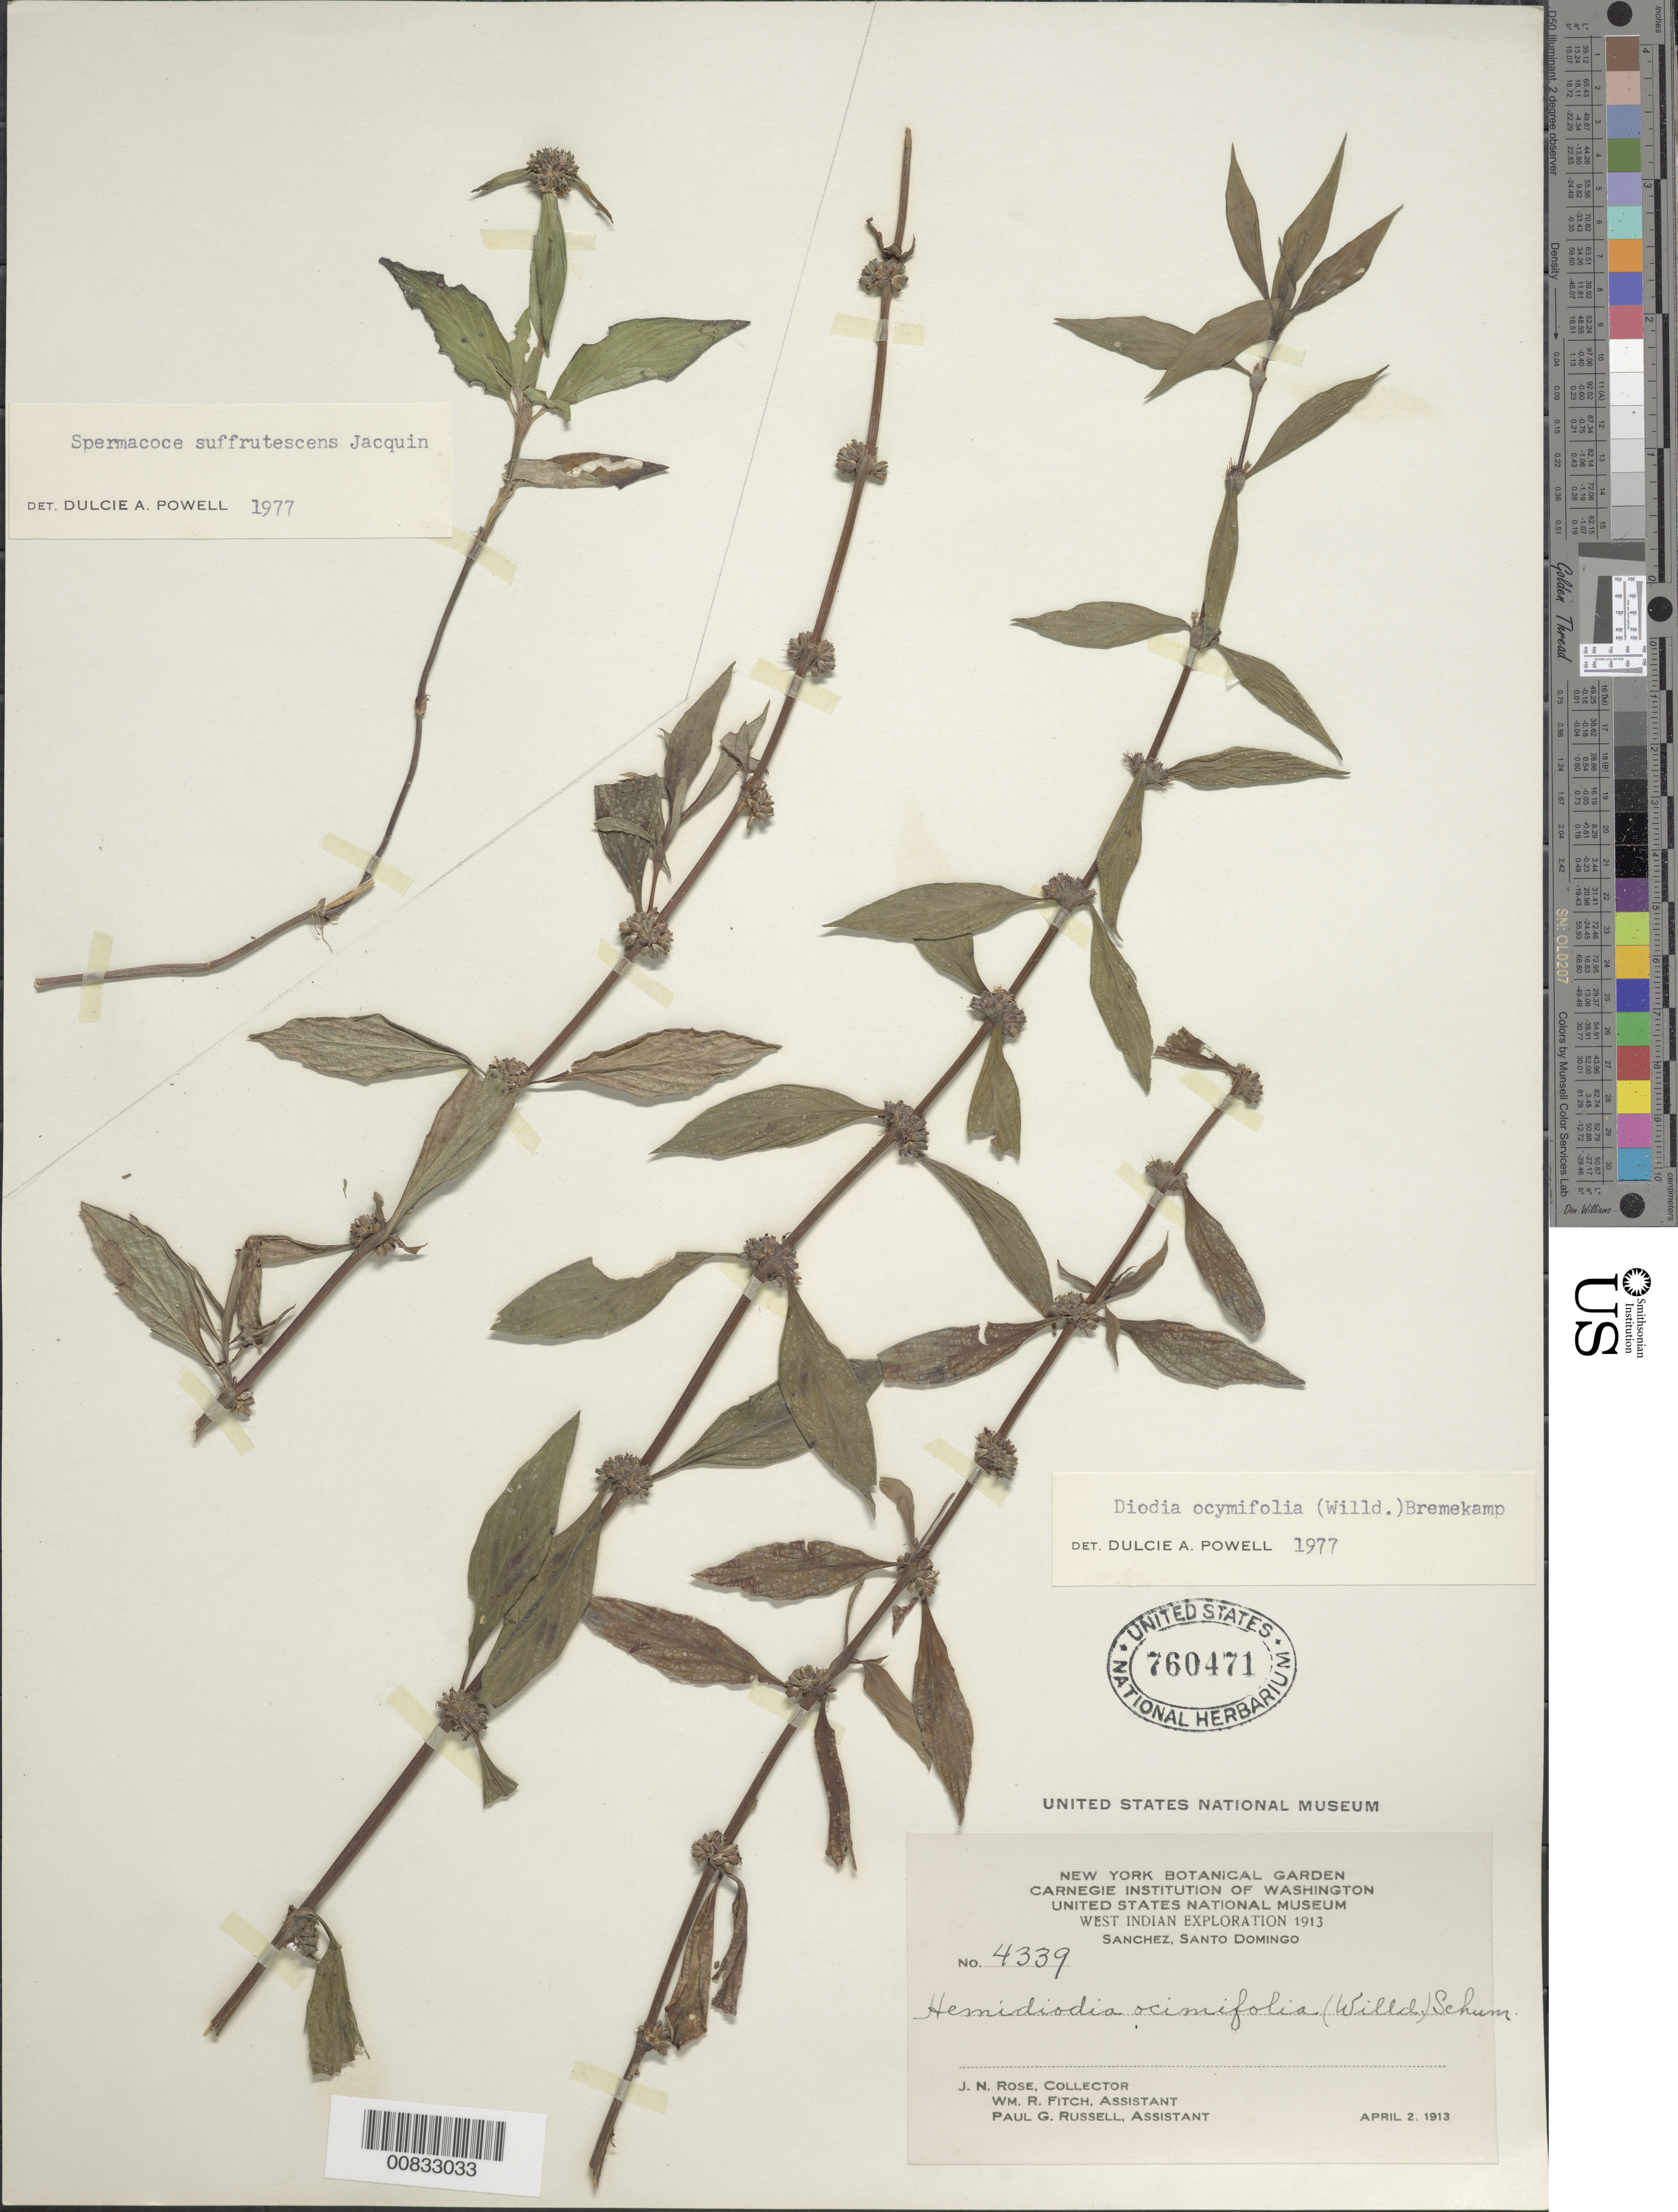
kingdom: Plantae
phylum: Tracheophyta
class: Magnoliopsida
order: Gentianales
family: Rubiaceae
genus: Spermacoce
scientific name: Spermacoce ocymifolia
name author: Willd. ex Roem. & Schult.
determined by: Powell, D. A.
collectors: J. N. Rose, W. R. Fitch & P. G. Russell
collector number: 4339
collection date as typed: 02 Apr 1913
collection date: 1913-04-02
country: Dominican Republic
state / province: Samana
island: Hispaniola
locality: Sánchez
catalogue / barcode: US 760471